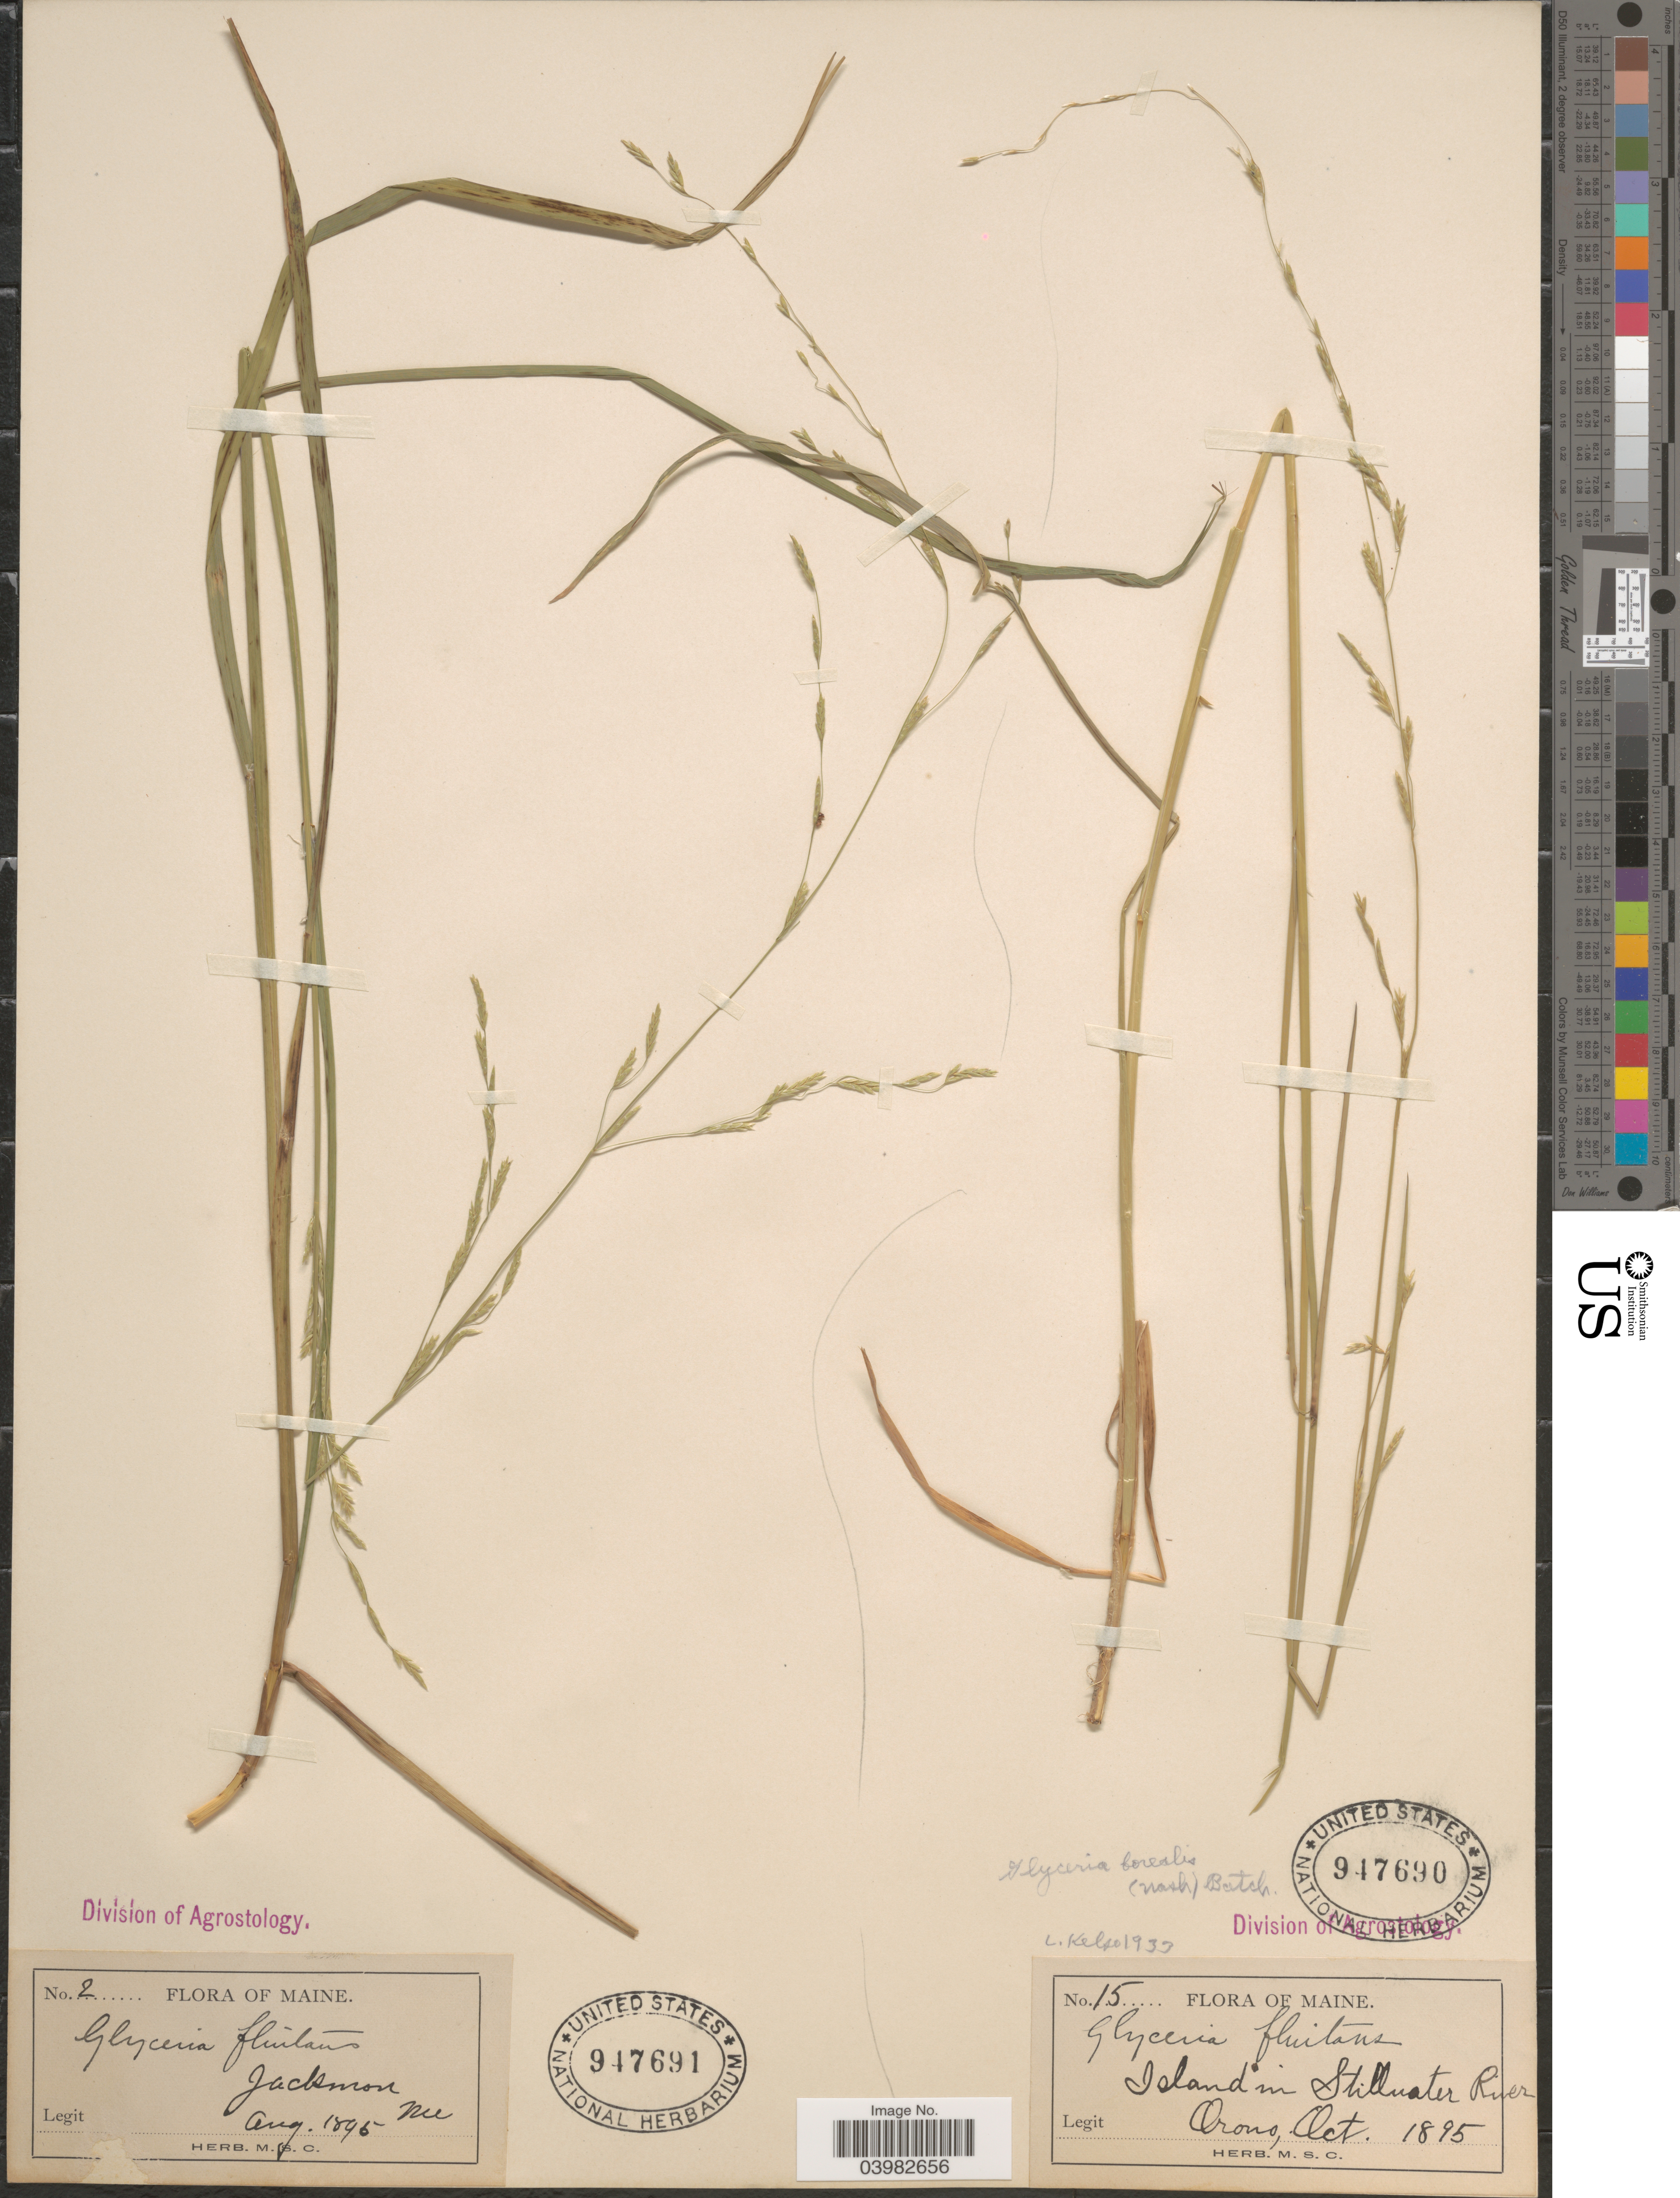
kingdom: Plantae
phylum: Tracheophyta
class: Liliopsida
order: Poales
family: Poaceae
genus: Glyceria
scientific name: Glyceria borealis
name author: (Nash) Batchelder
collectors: Ex Herb. M. S. C.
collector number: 15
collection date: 1895-10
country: United States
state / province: Maine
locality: Island in Stillwater River. Orono.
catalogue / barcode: US 947690